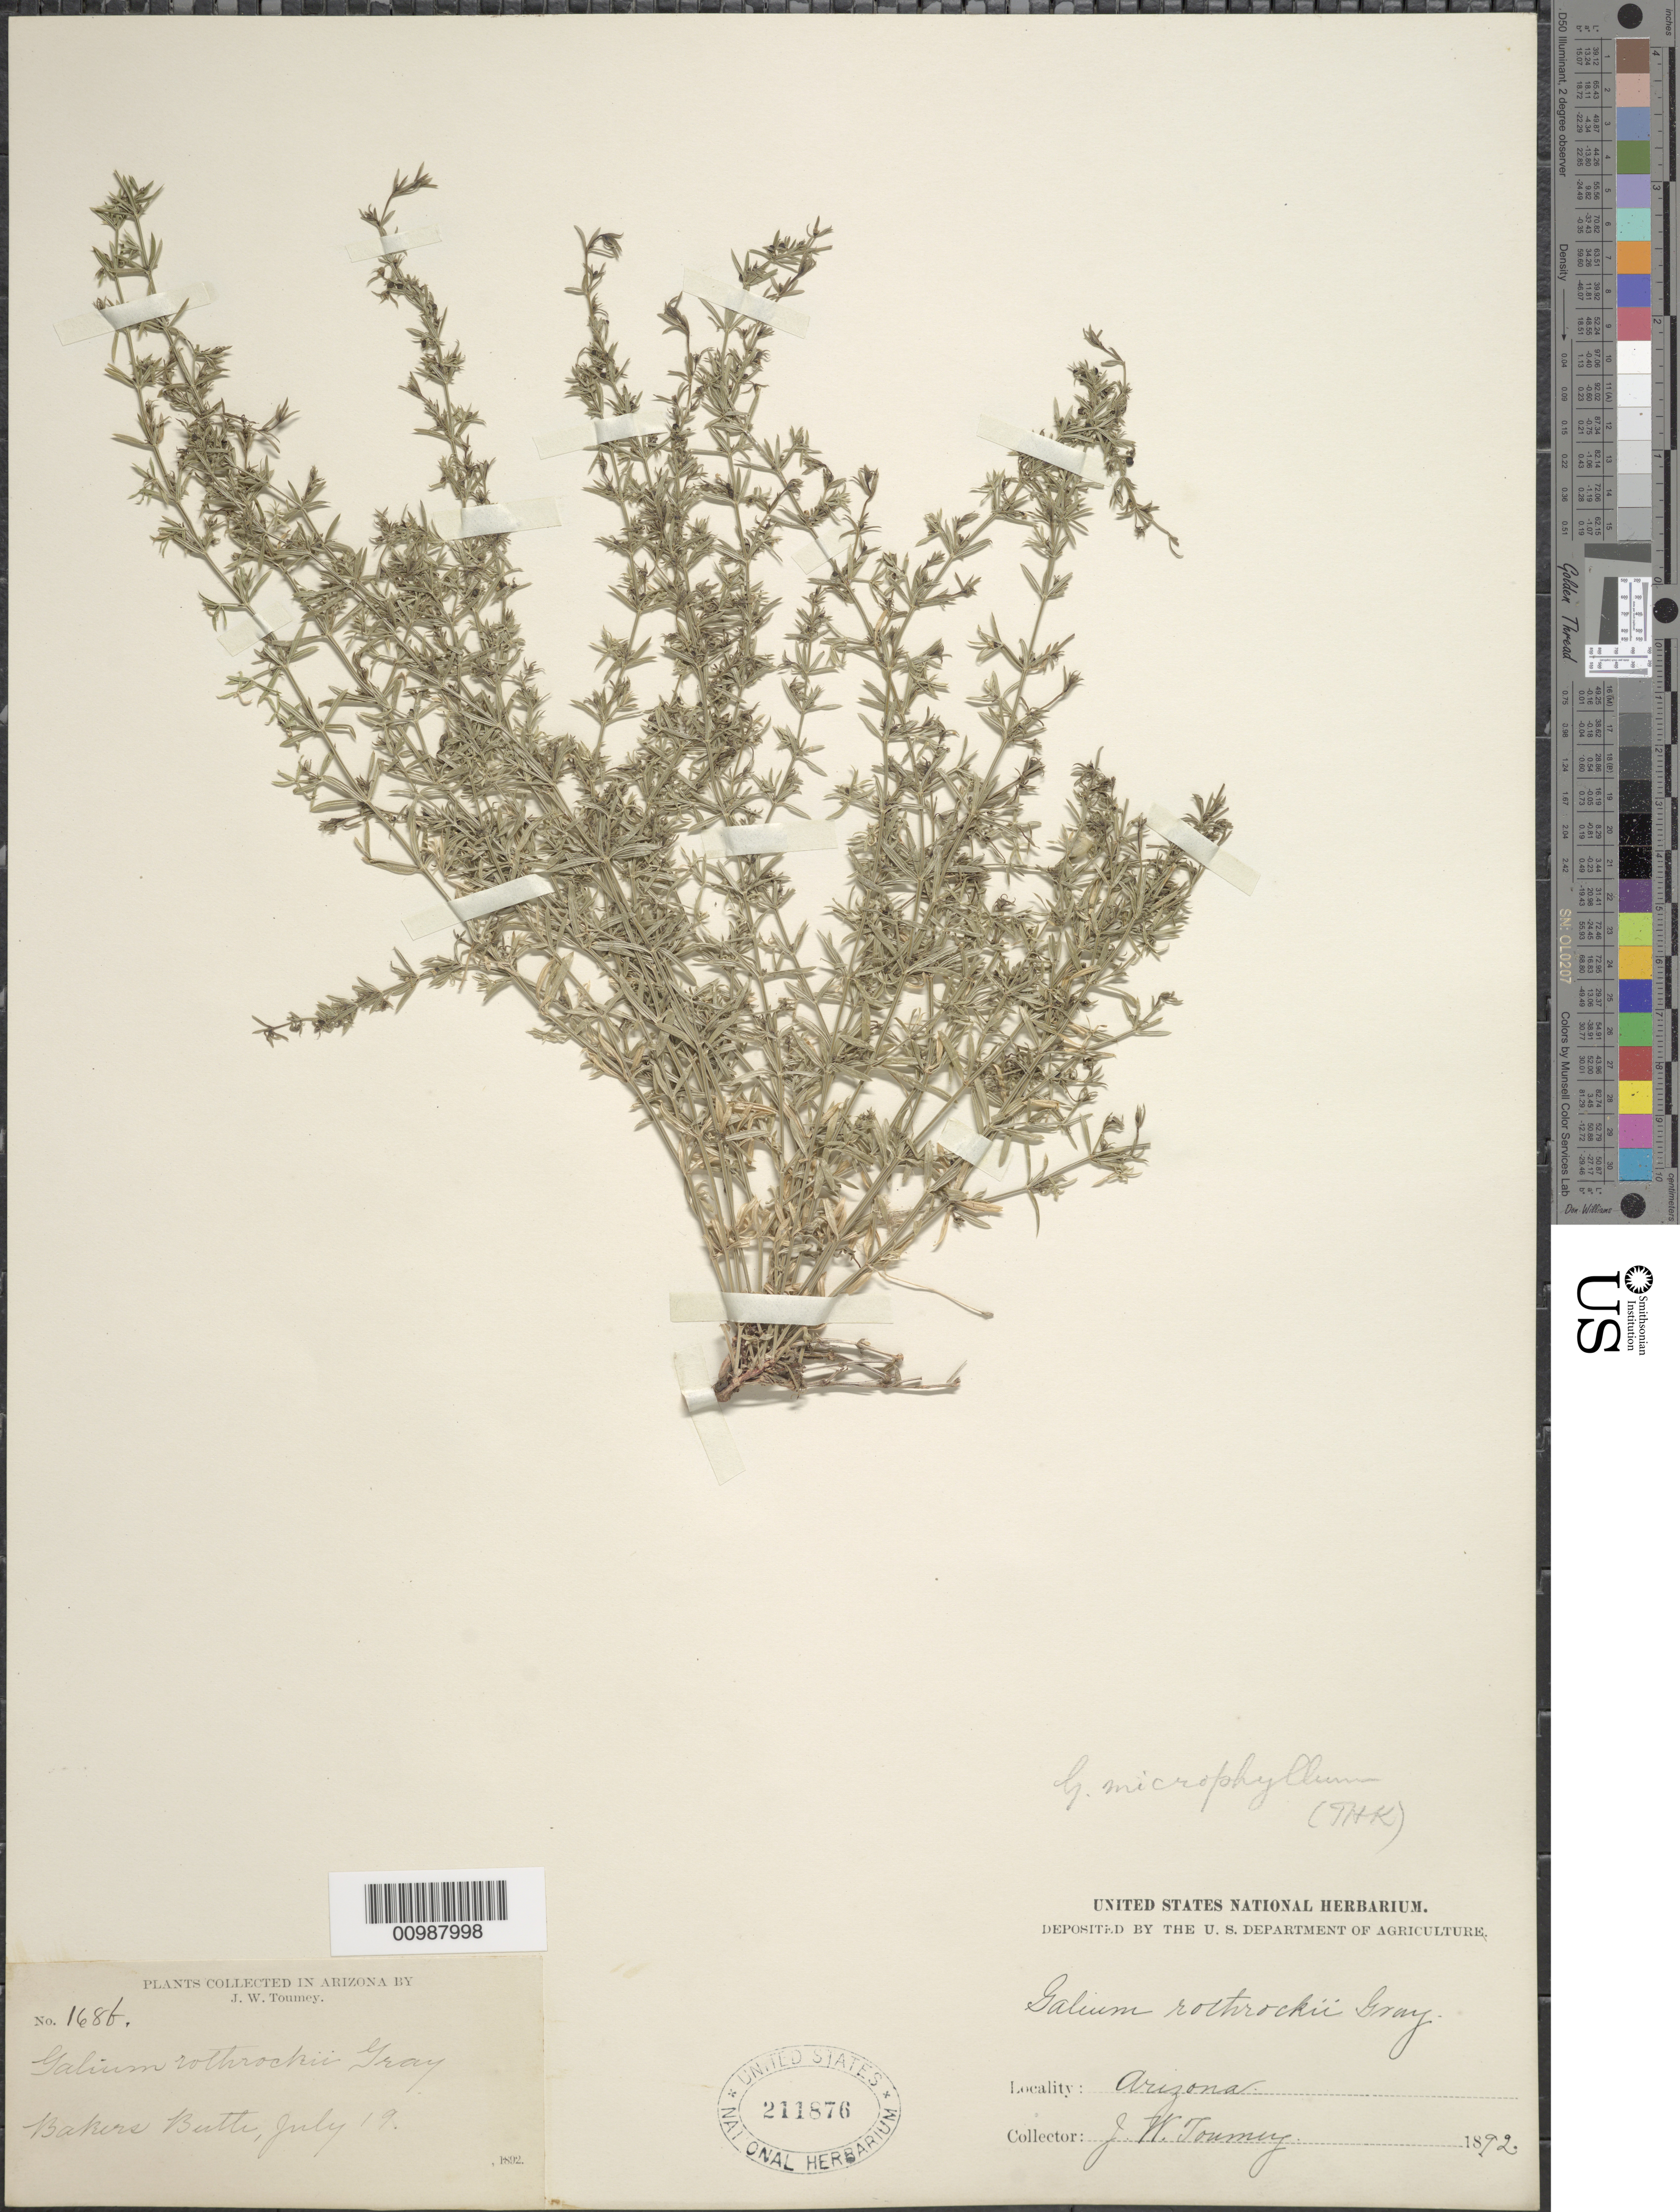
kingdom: Plantae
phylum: Tracheophyta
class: Magnoliopsida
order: Gentianales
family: Rubiaceae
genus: Galium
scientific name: Galium microphyllum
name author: A. Gray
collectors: J. W. Toumey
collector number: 168B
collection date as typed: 19 Jul 1892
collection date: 1892-07-19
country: United States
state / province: Arizona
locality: Bakers Bath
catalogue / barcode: US 211876